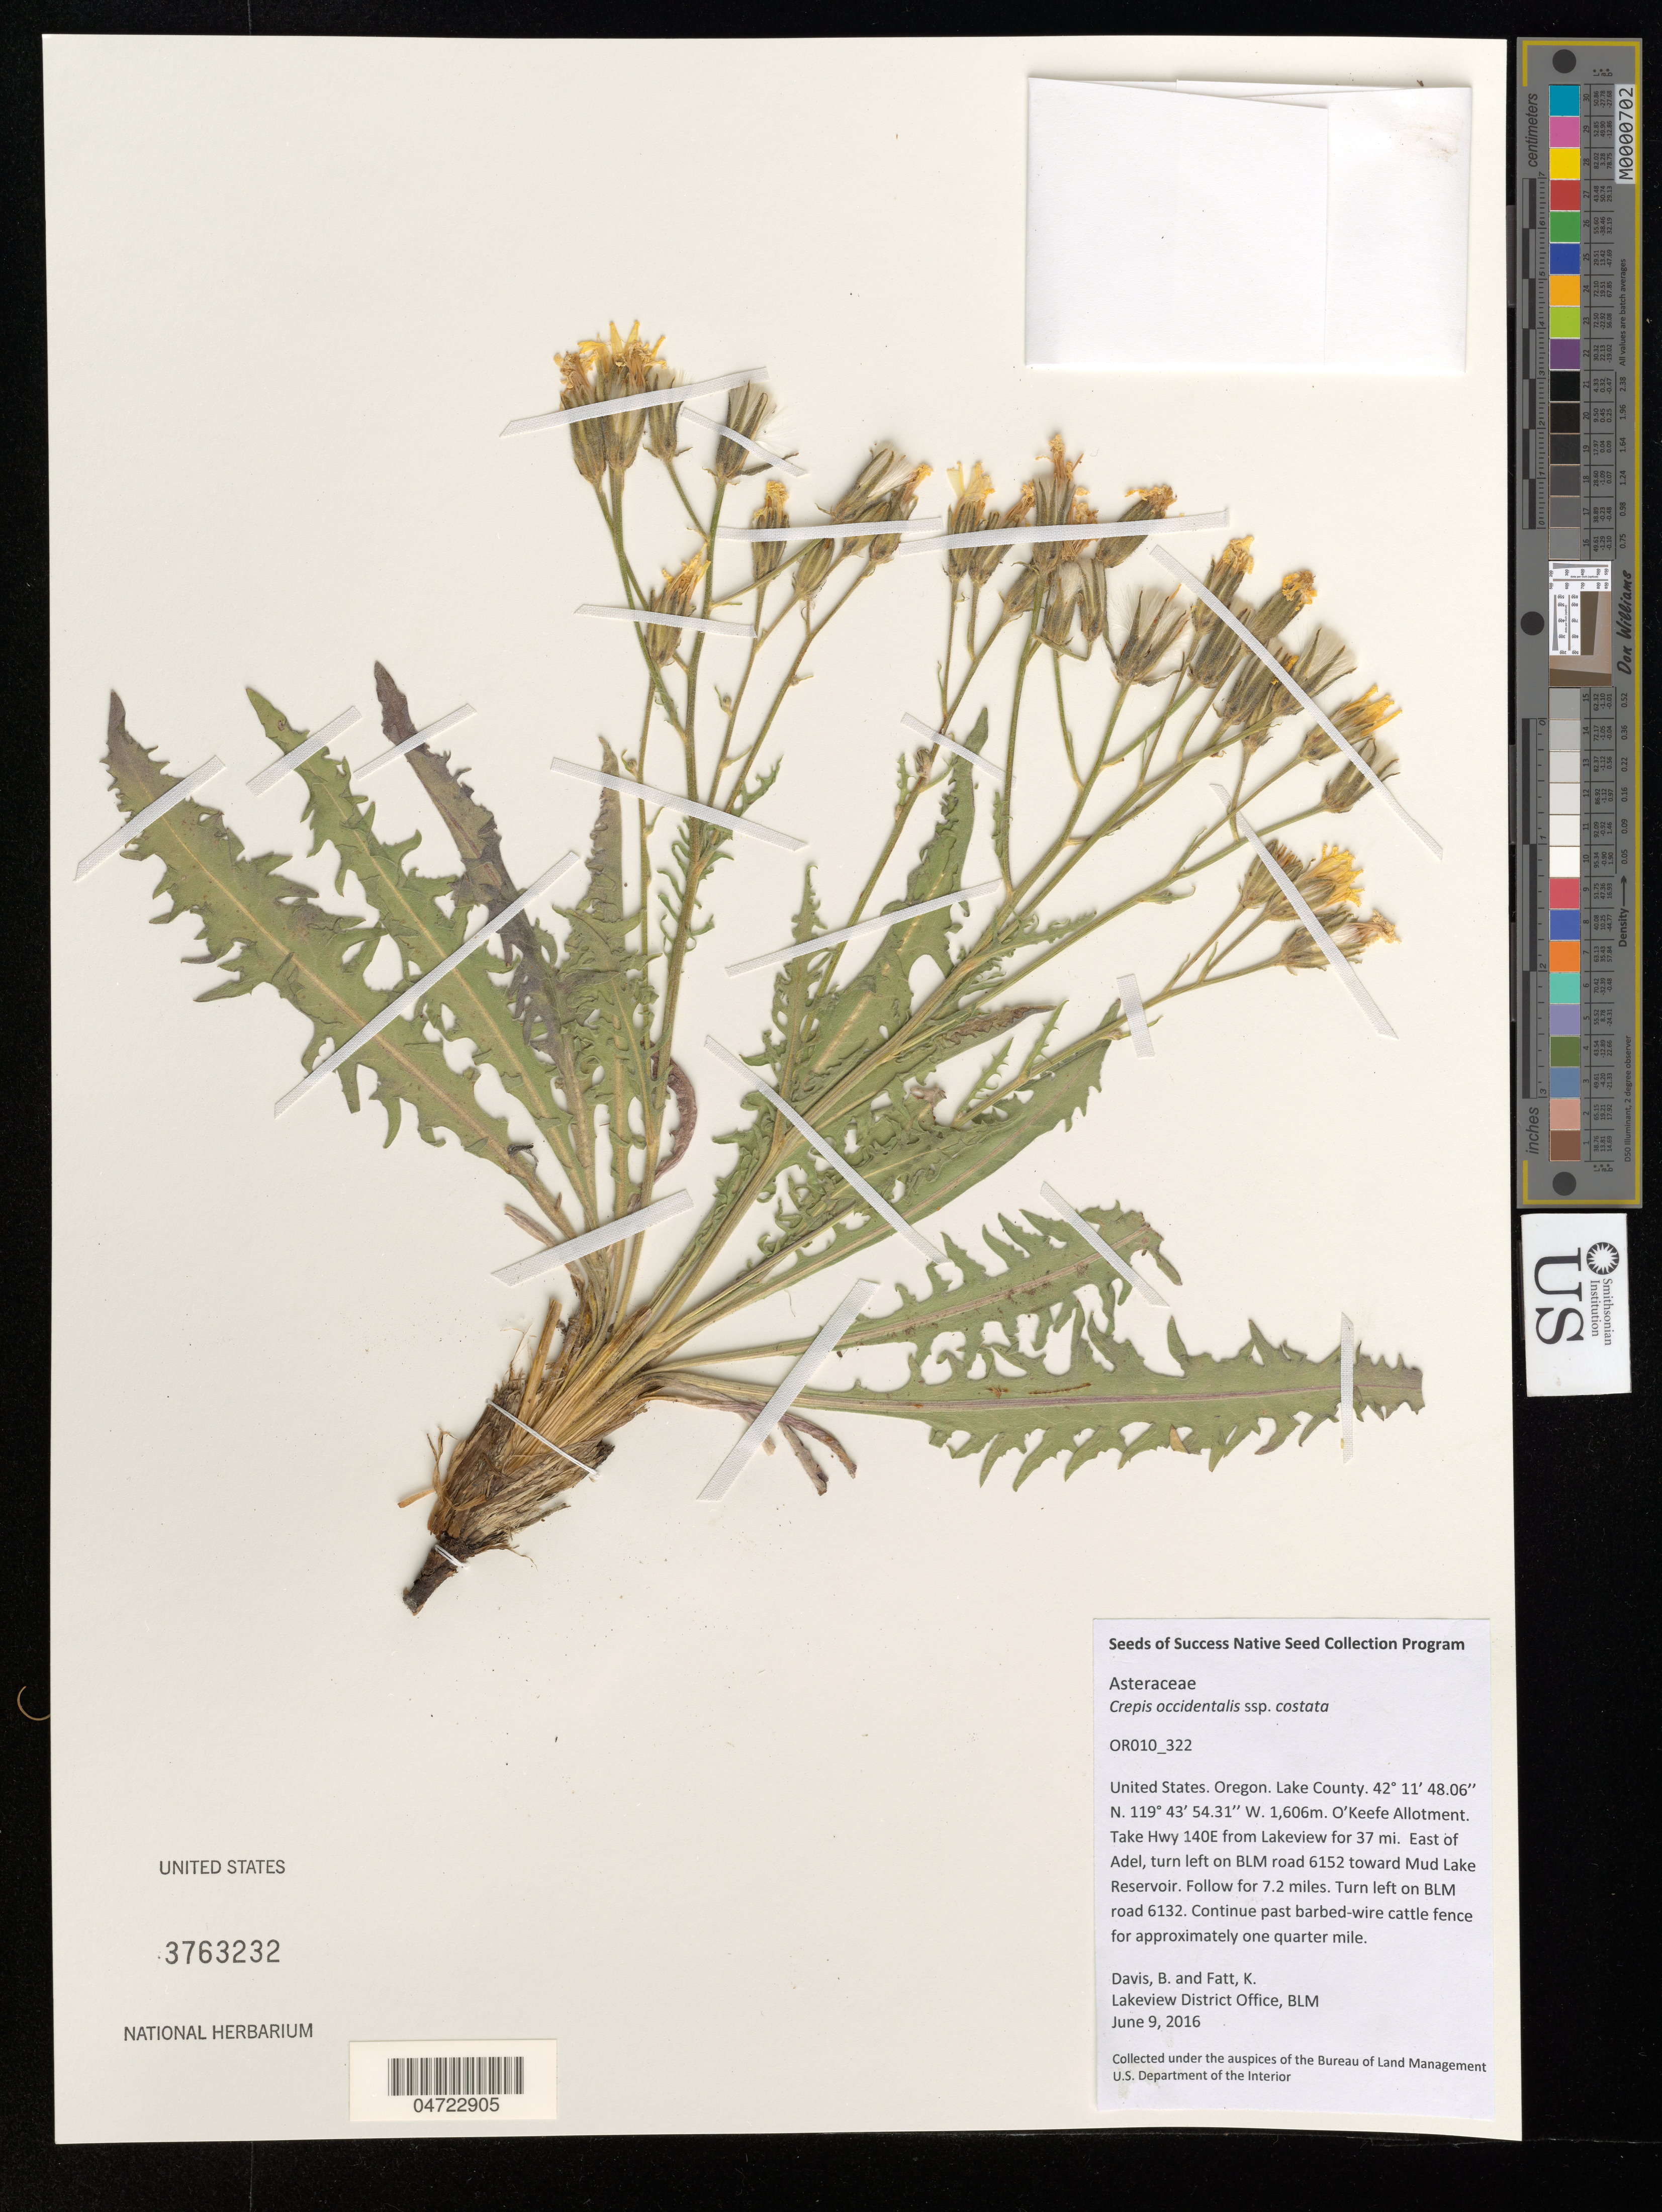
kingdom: Plantae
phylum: Tracheophyta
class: Magnoliopsida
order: Asterales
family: Asteraceae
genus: Crepis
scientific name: Crepis occidentalis subsp. costata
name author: (A. Gray) Babc. & Stebbins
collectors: B. Davis & K. Fatt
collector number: OR010_322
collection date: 2016-06-09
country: United States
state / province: Oregon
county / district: Lake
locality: Lake County. O'Keefe Allotment. Take Hwy 140E from Lakeview for 37 mi. East of Adel, turn left on BLM road 6152 toward Mud Lake Reservoir. Follow for 7.2 miles. Turn left on BLM road 6132.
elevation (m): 1606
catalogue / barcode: US 3763232